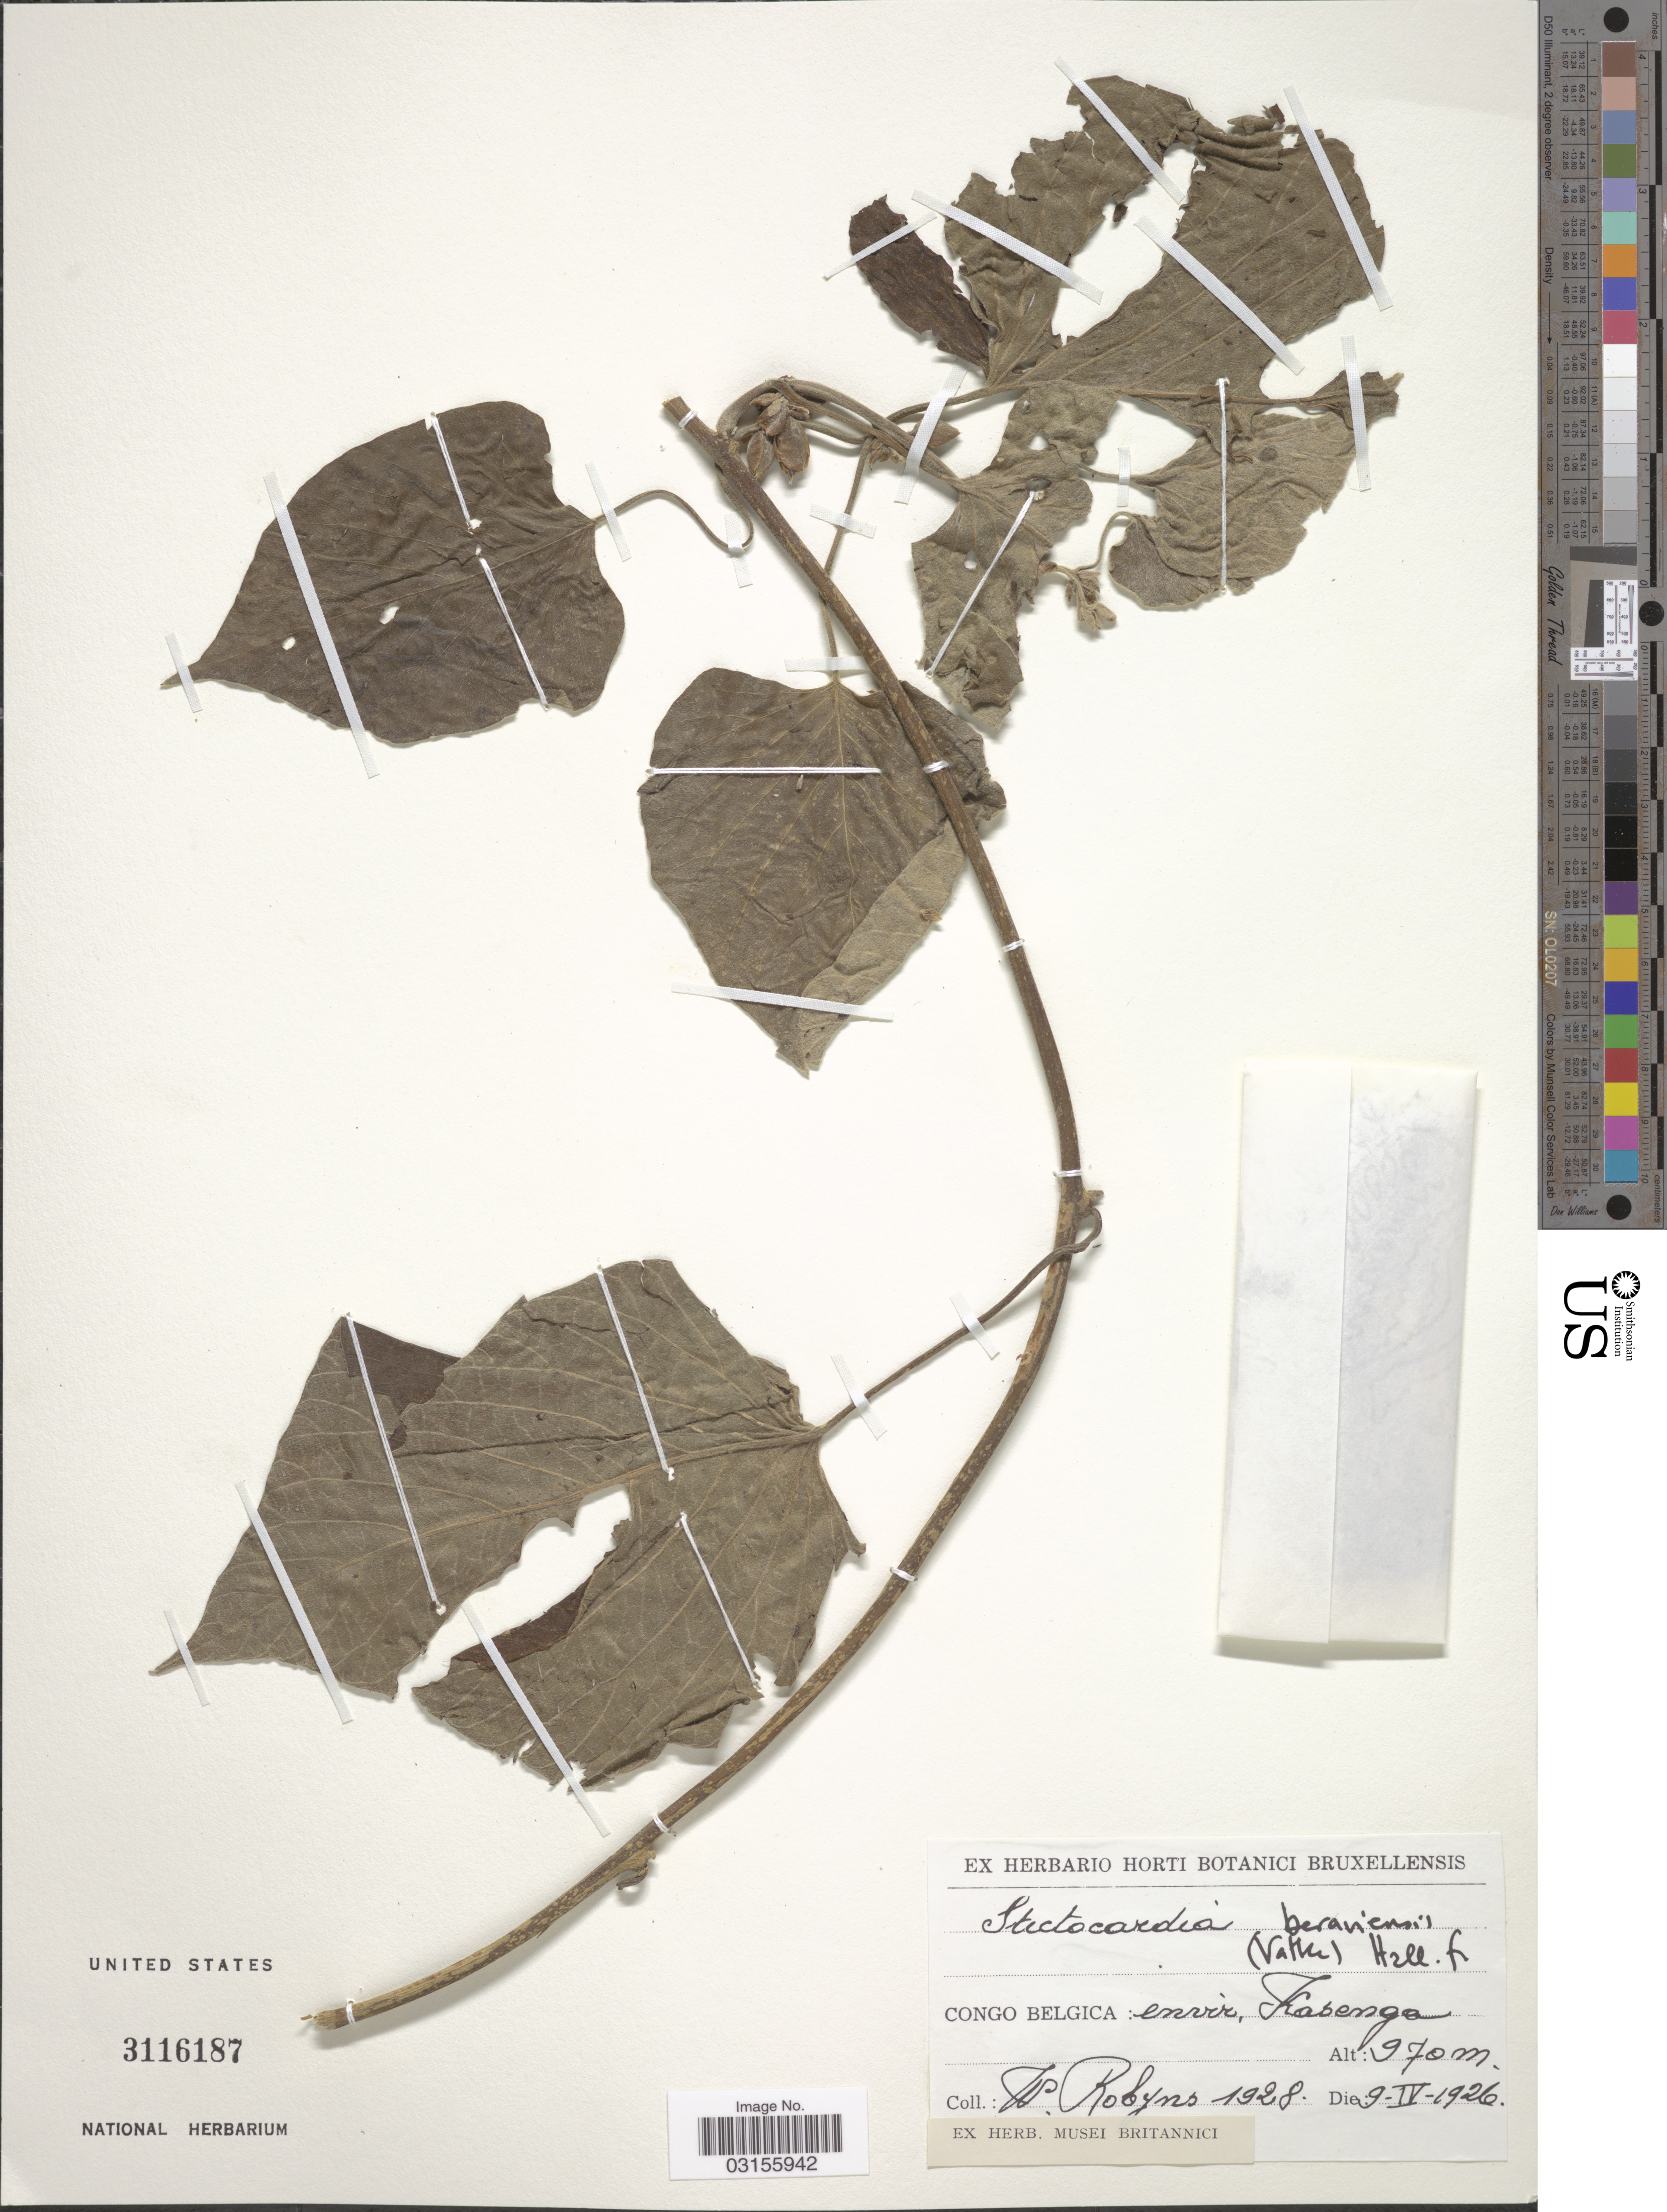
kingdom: Plantae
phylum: Tracheophyta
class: Magnoliopsida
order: Solanales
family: Convolvulaceae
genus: Stictocardia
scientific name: Stictocardia beraviensis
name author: (Vatke) Hallier f.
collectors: W. Robyns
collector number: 1928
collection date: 1926-04-09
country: Congo, Democratic Republic of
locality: Congo Belgica: envir. Kasenga.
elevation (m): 970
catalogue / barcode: US 3116187